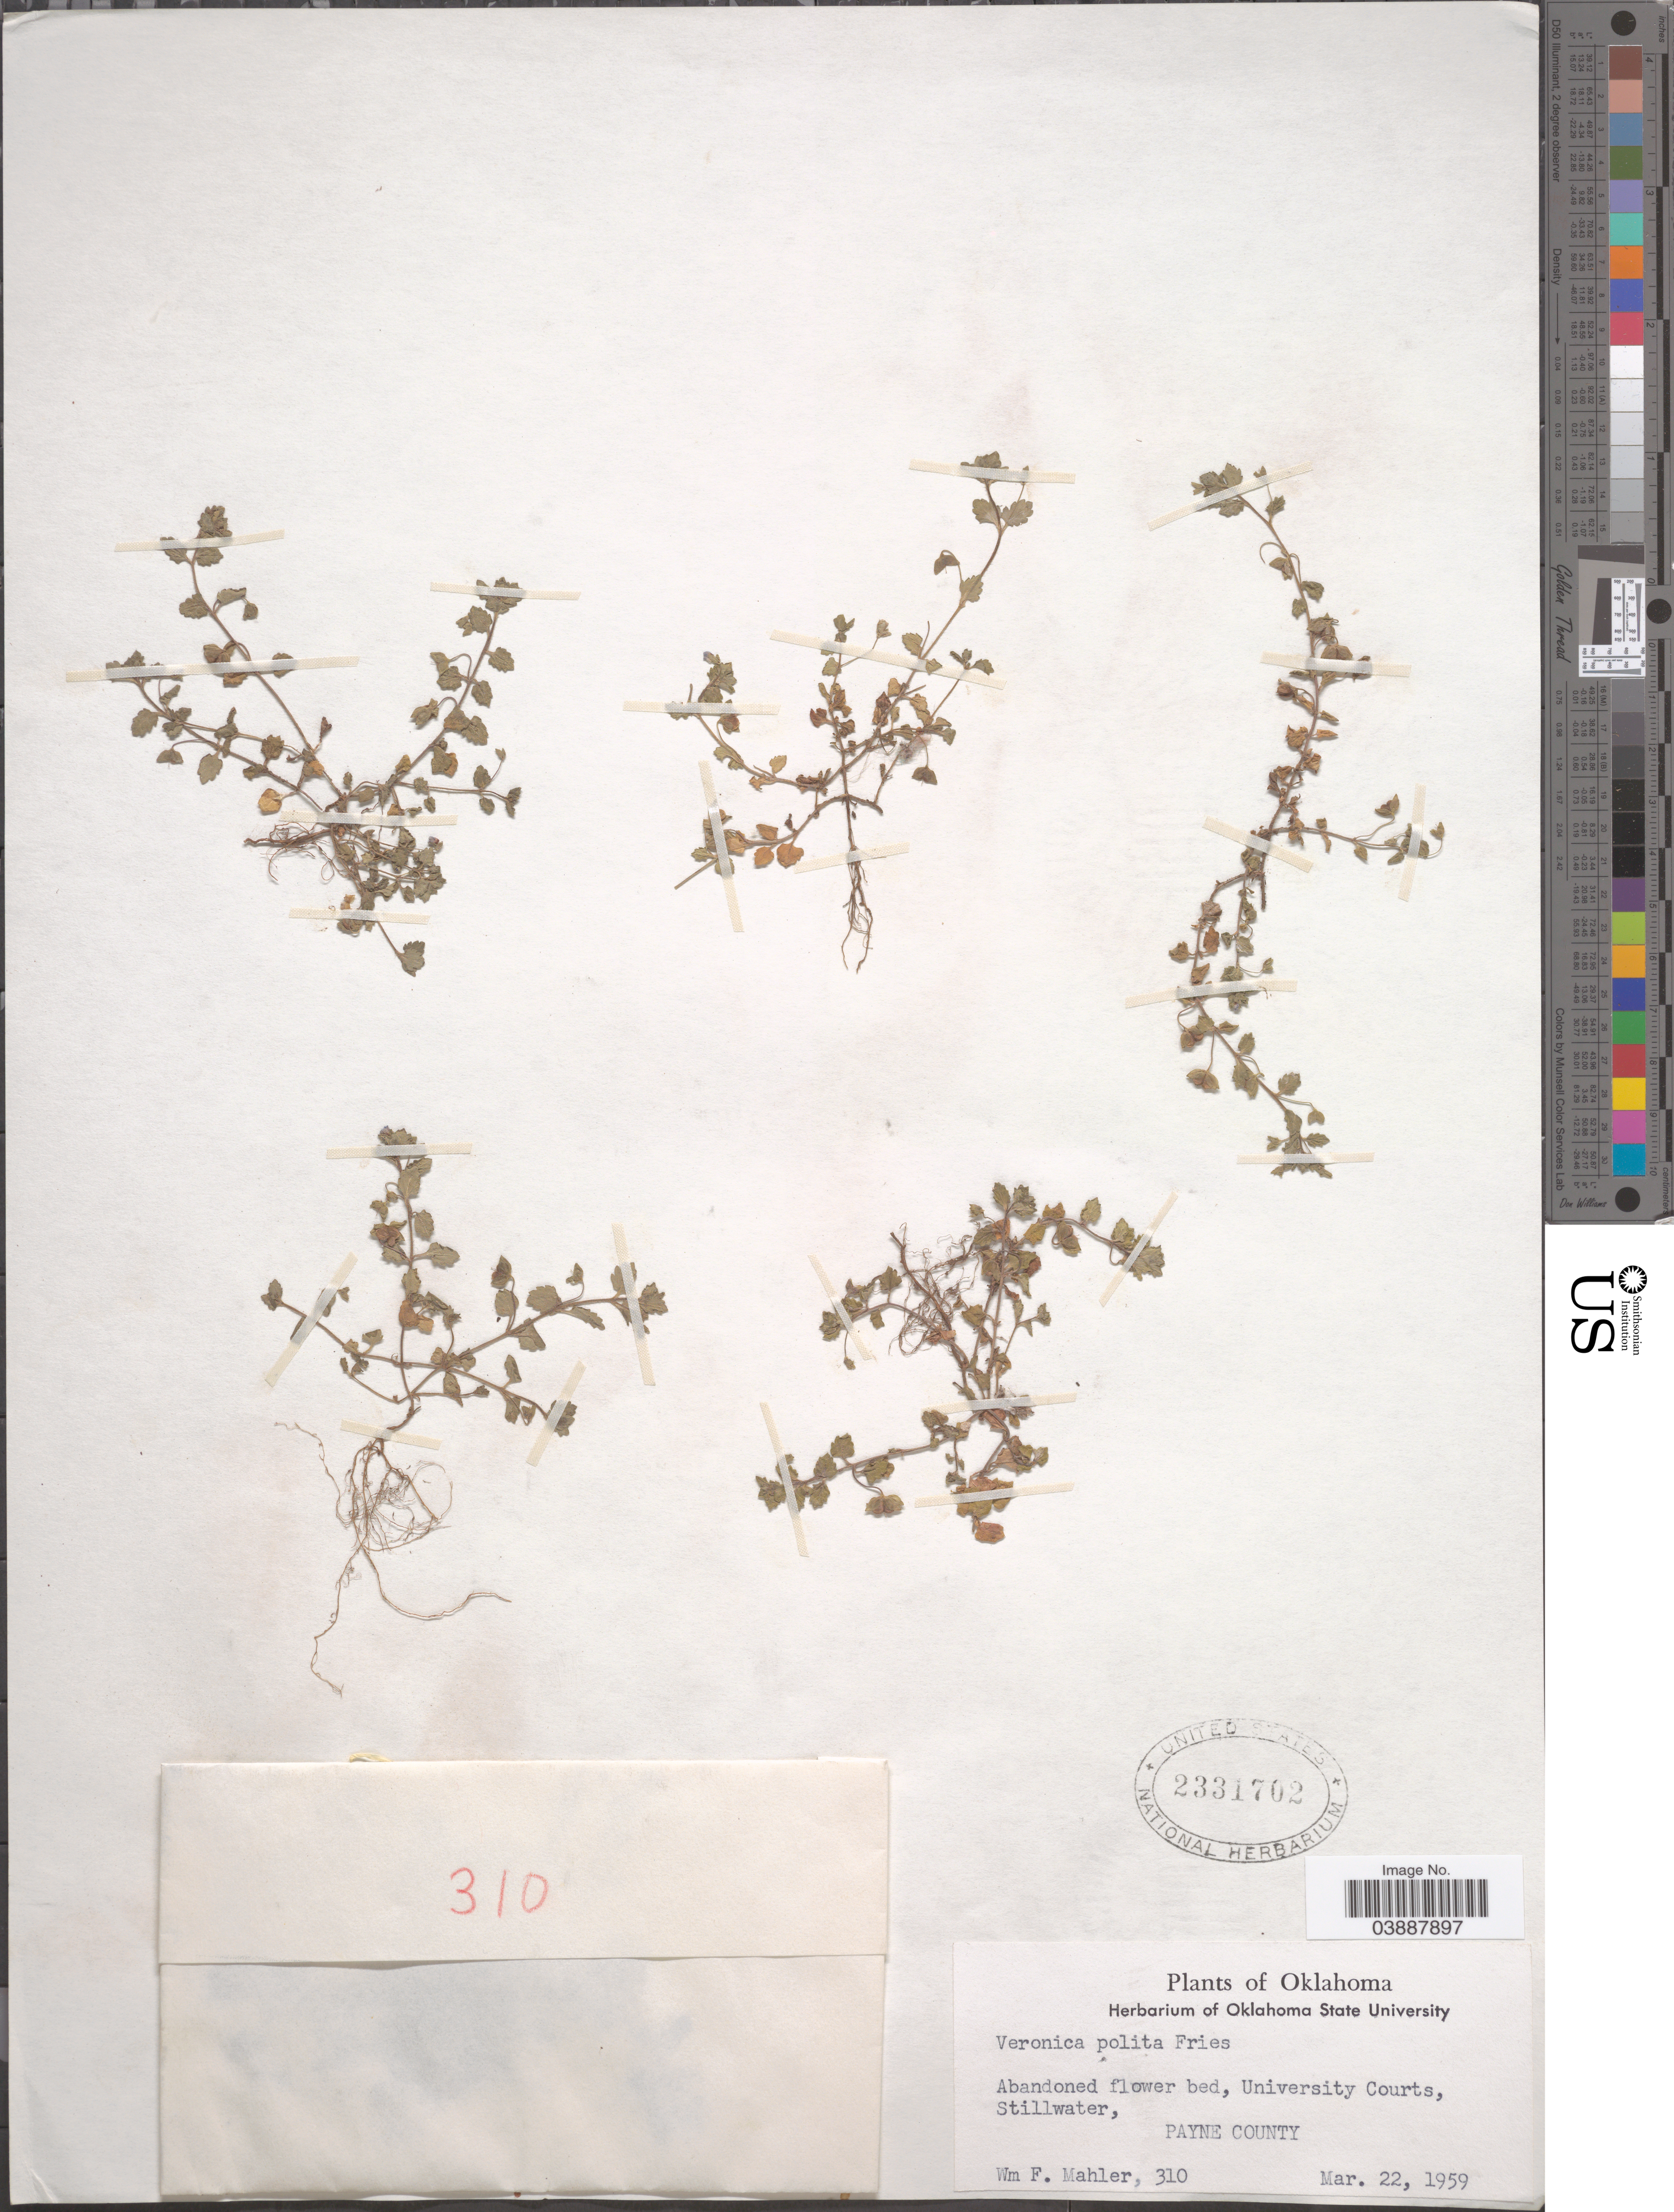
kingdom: Plantae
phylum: Tracheophyta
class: Magnoliopsida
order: Lamiales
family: Plantaginaceae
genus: Veronica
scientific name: Veronica polita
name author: Fr.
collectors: W. F. Mahler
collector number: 310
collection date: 1959-03-22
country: United States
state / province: Oklahoma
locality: University Courts, Stillwater, Payne County.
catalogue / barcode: US 2331702